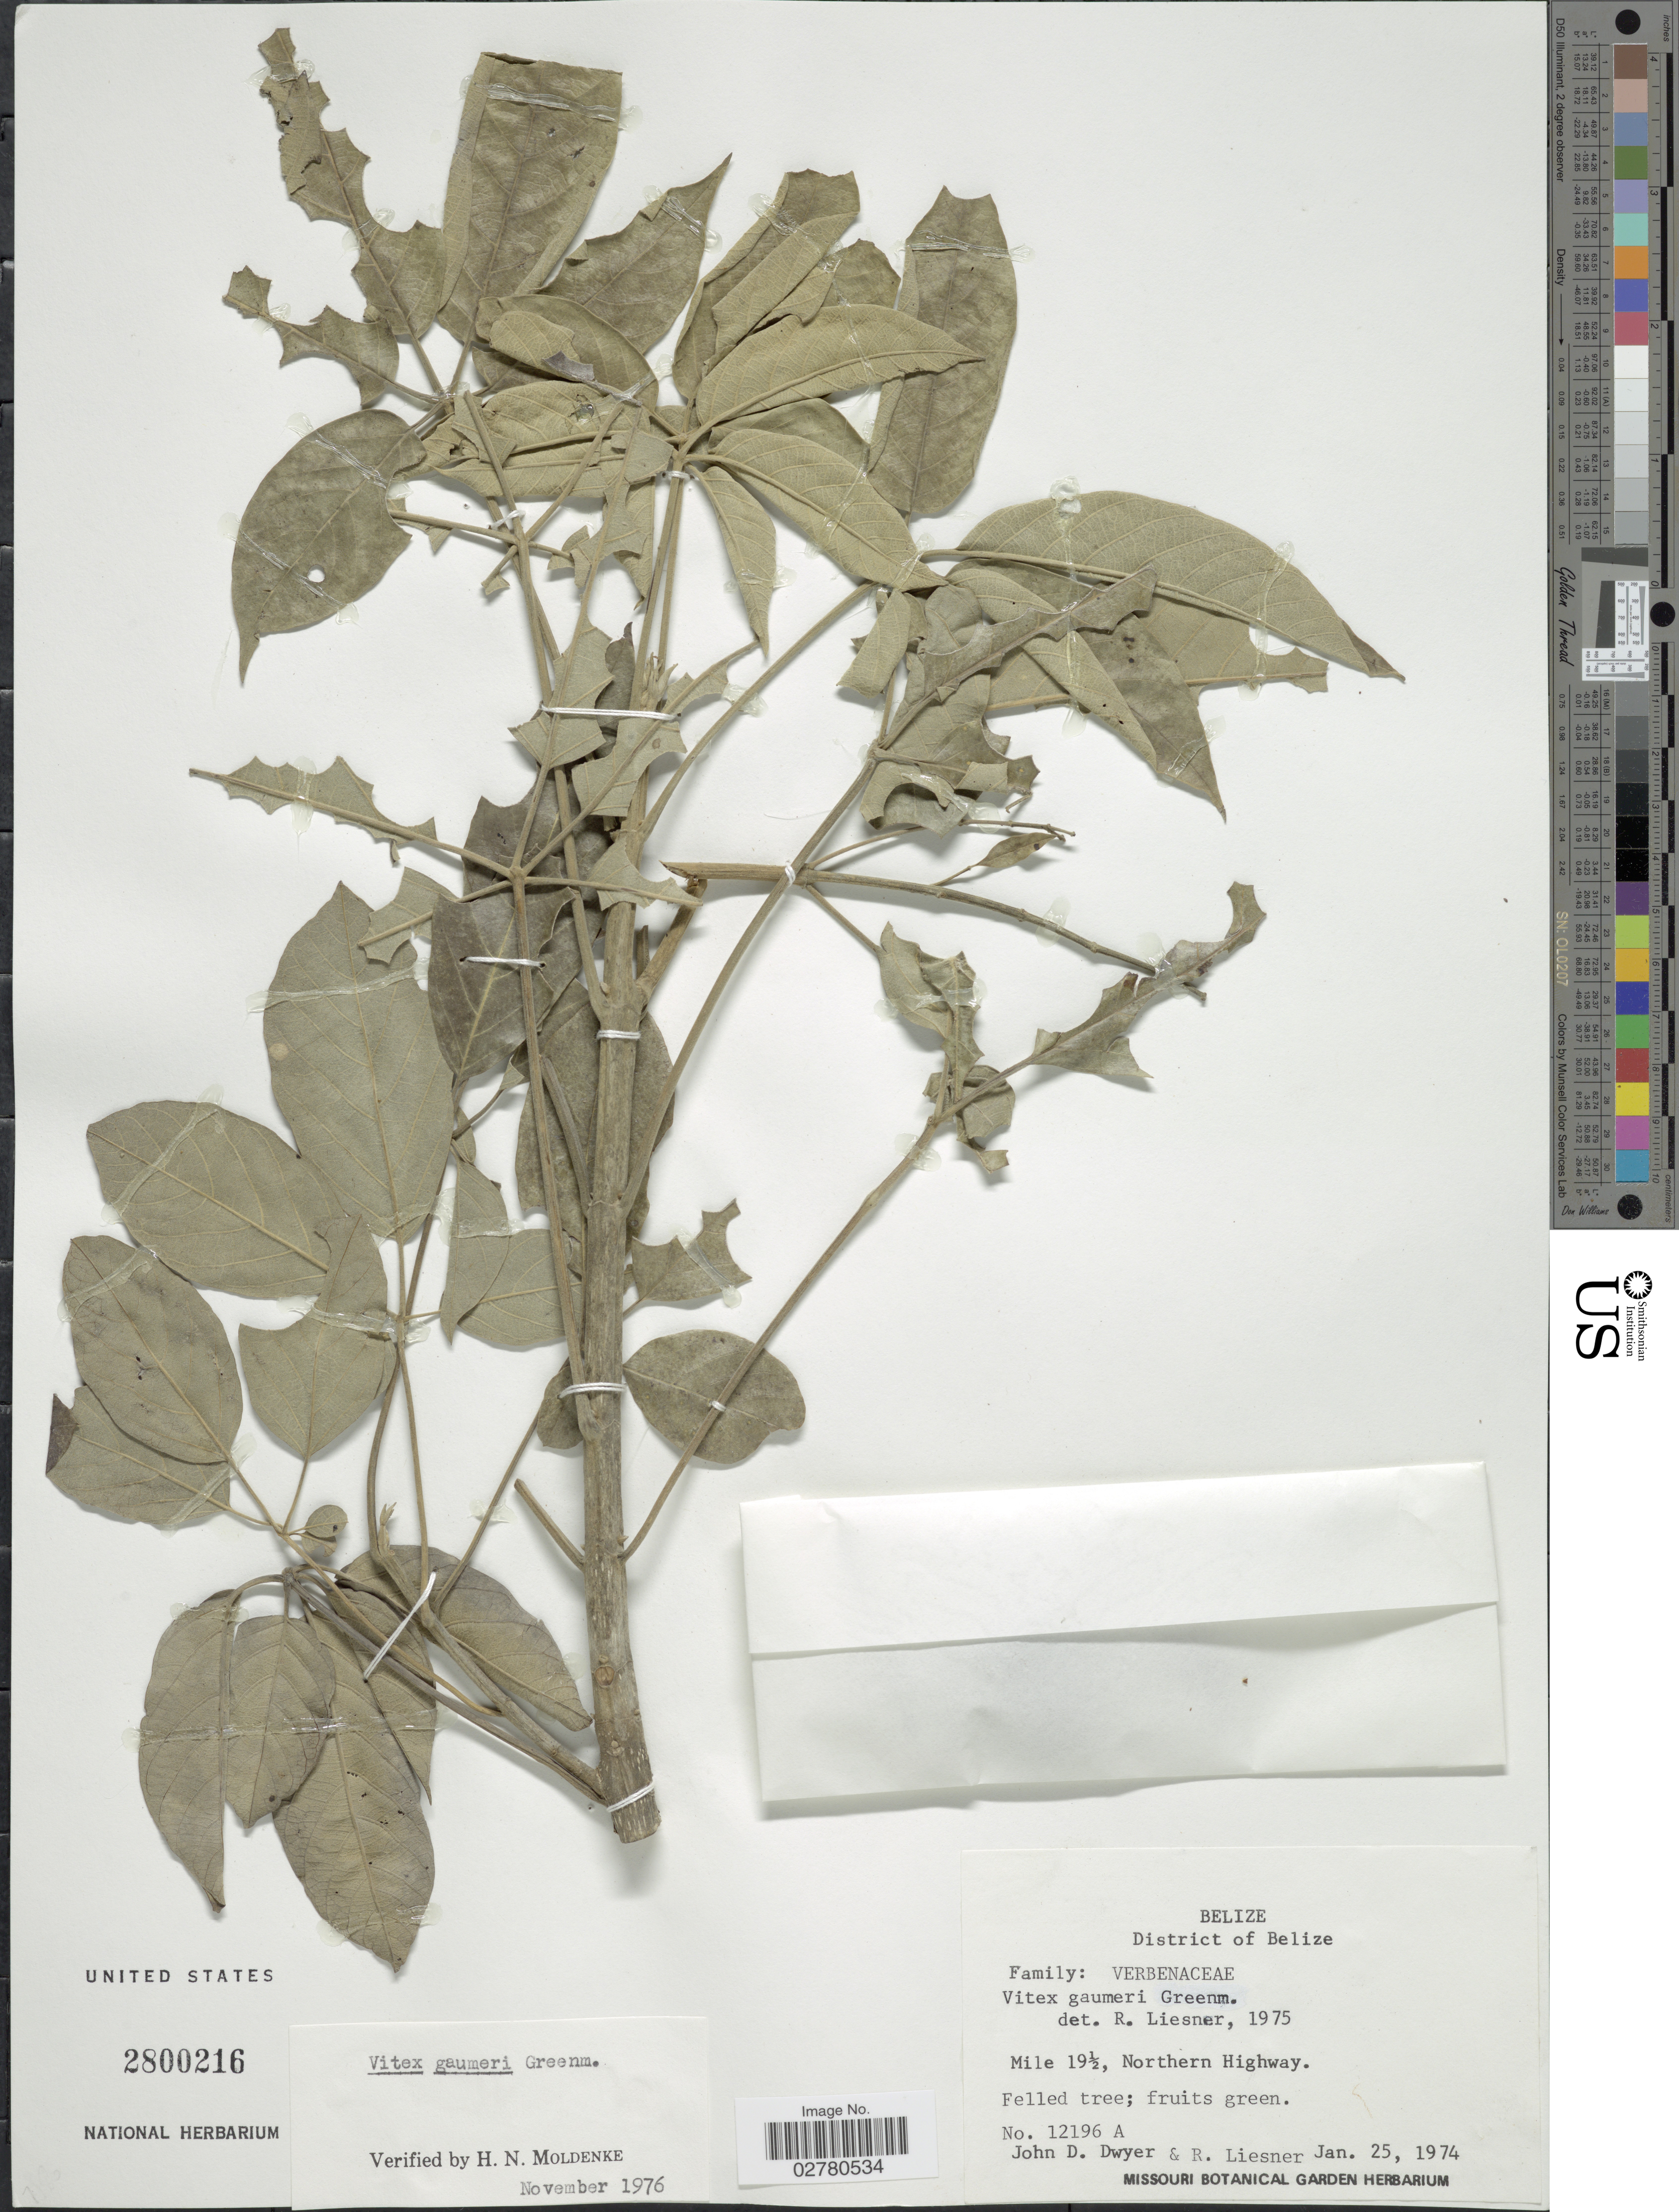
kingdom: Plantae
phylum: Tracheophyta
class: Magnoliopsida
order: Lamiales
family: Lamiaceae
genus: Vitex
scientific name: Vitex gaumeri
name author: Greenm.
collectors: J. D. Dwyer & R. L. Liesner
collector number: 12196A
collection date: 1974-01-25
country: Belize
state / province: Belize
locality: District of Belize, Mile 19½, Northern Highway.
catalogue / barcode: US 2800216